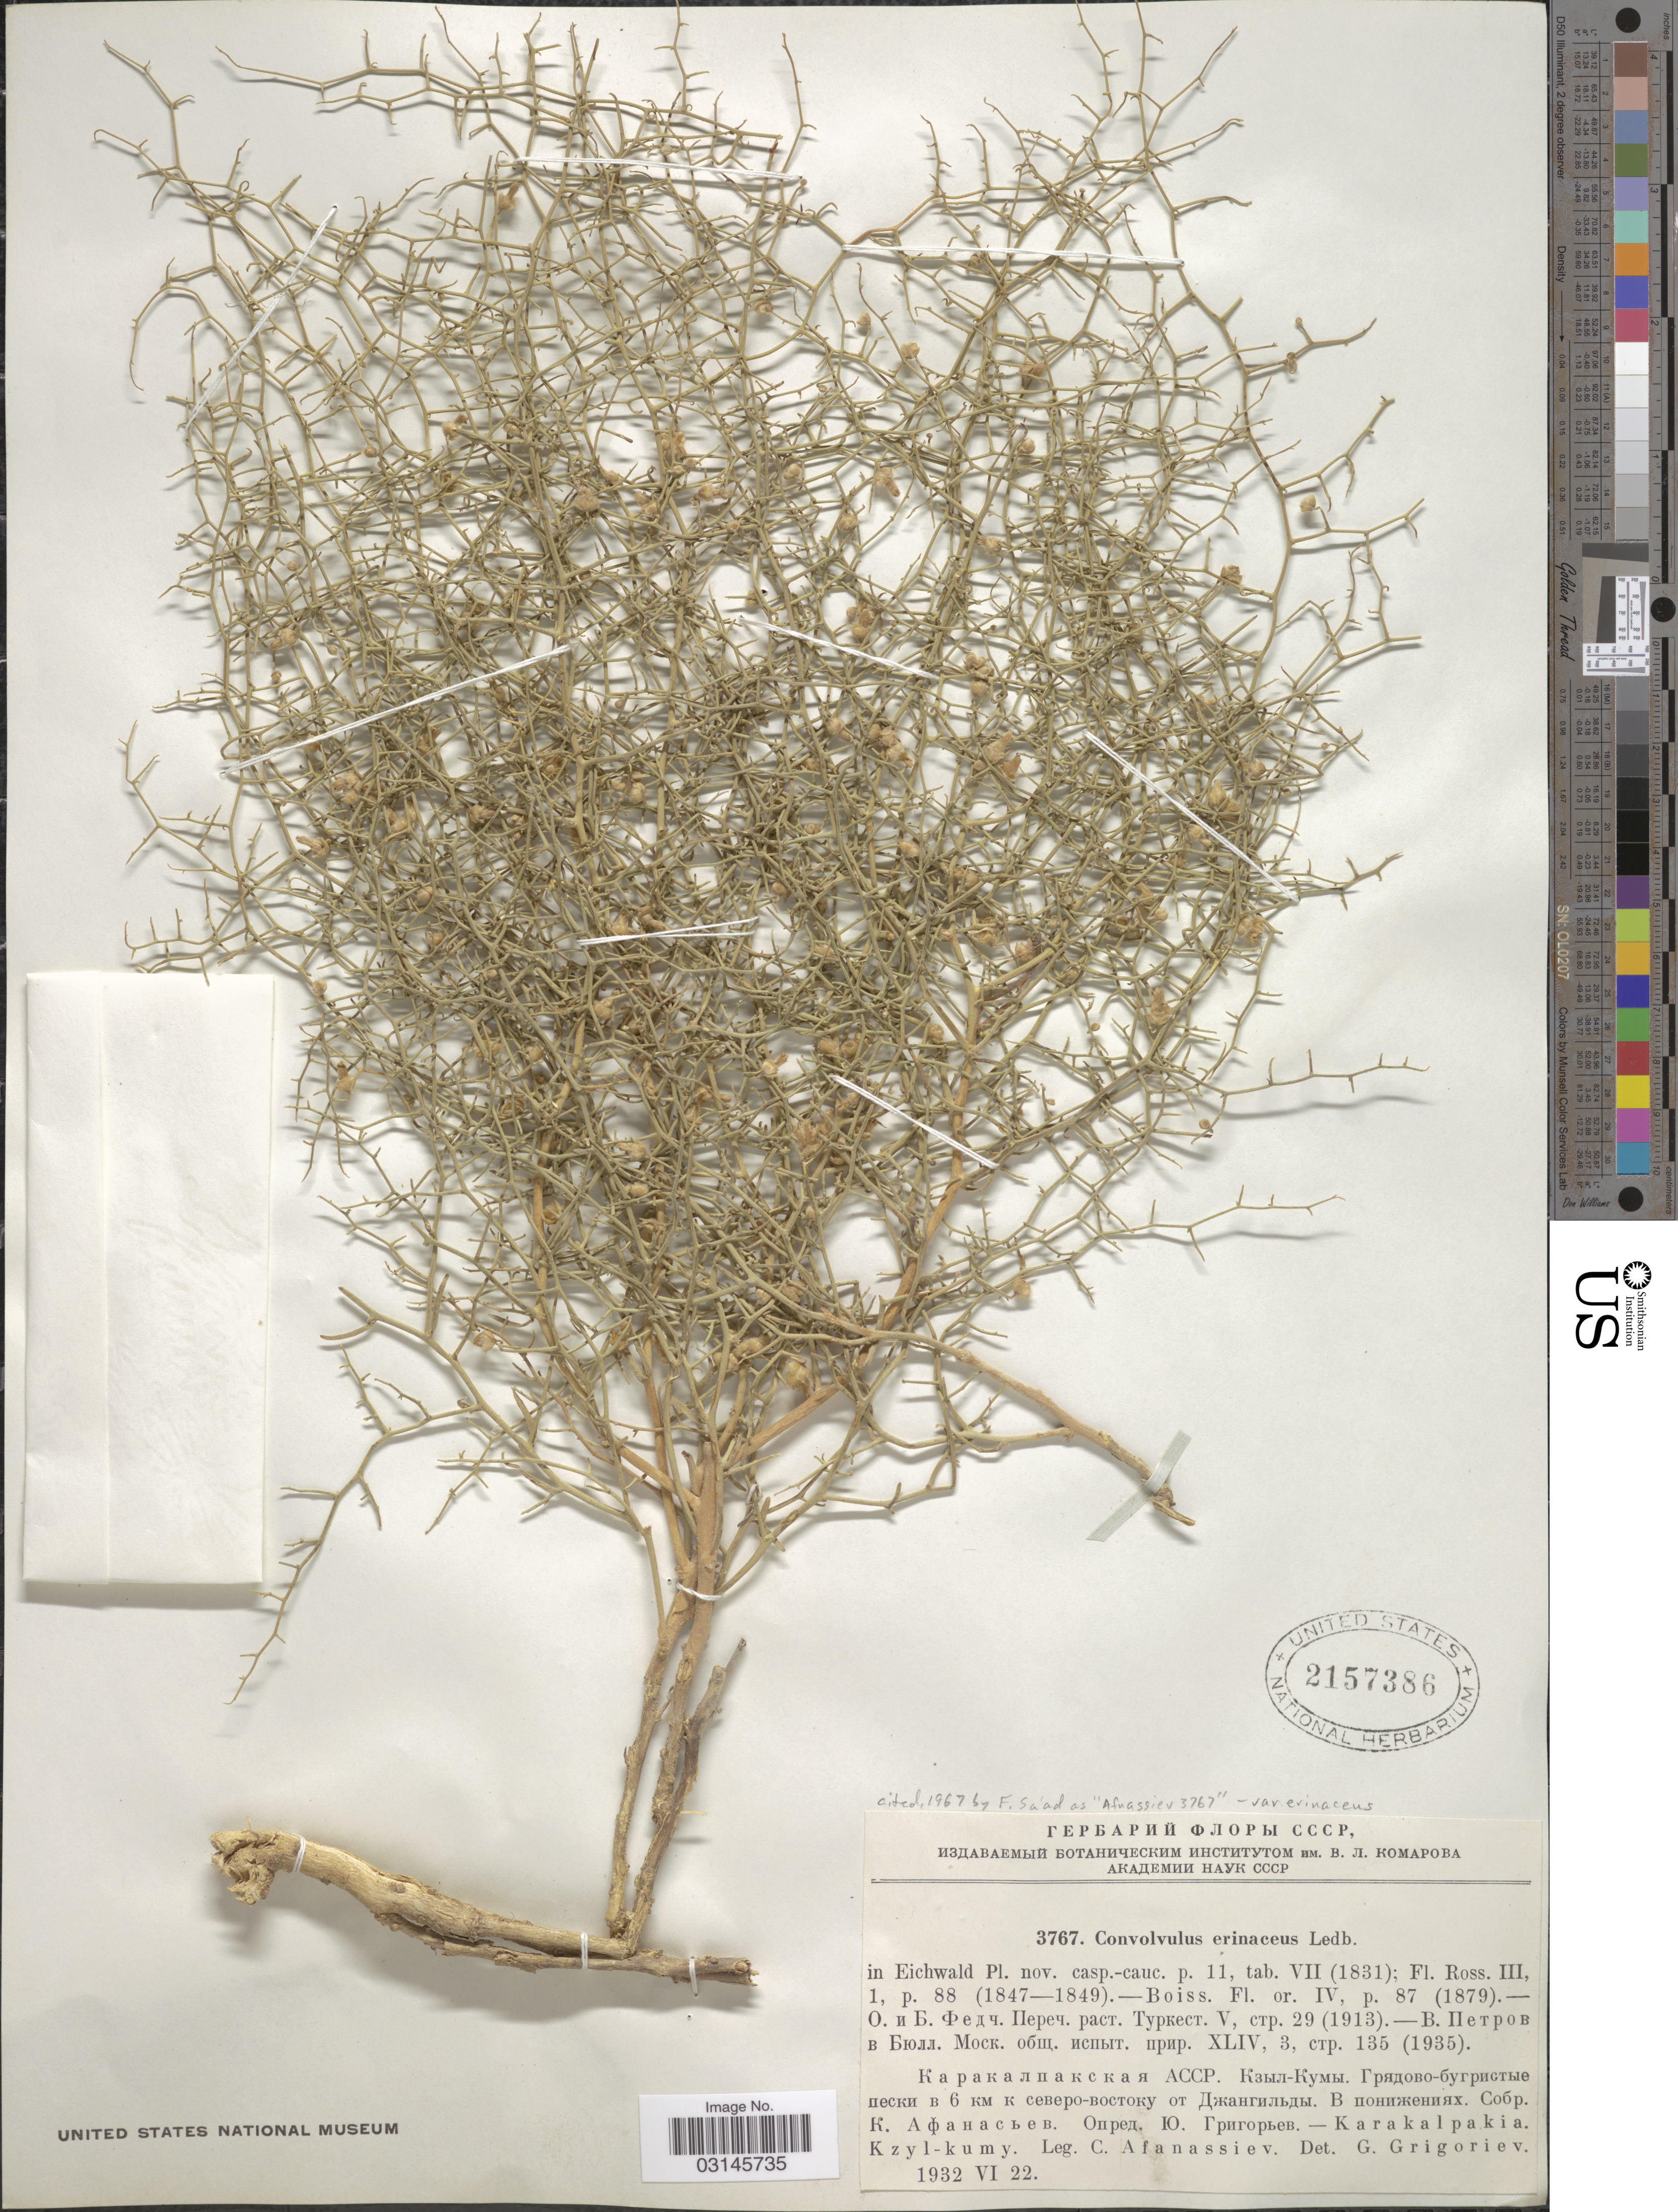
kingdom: Plantae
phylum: Tracheophyta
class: Magnoliopsida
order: Solanales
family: Convolvulaceae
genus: Convolvulus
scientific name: Convolvulus erinaceus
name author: Ledeb.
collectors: C. S. Afanassiev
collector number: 3767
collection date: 1932-06-22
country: Uzbekistan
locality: Karakalpakia. Kzyl-kumy.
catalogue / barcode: US 2157386